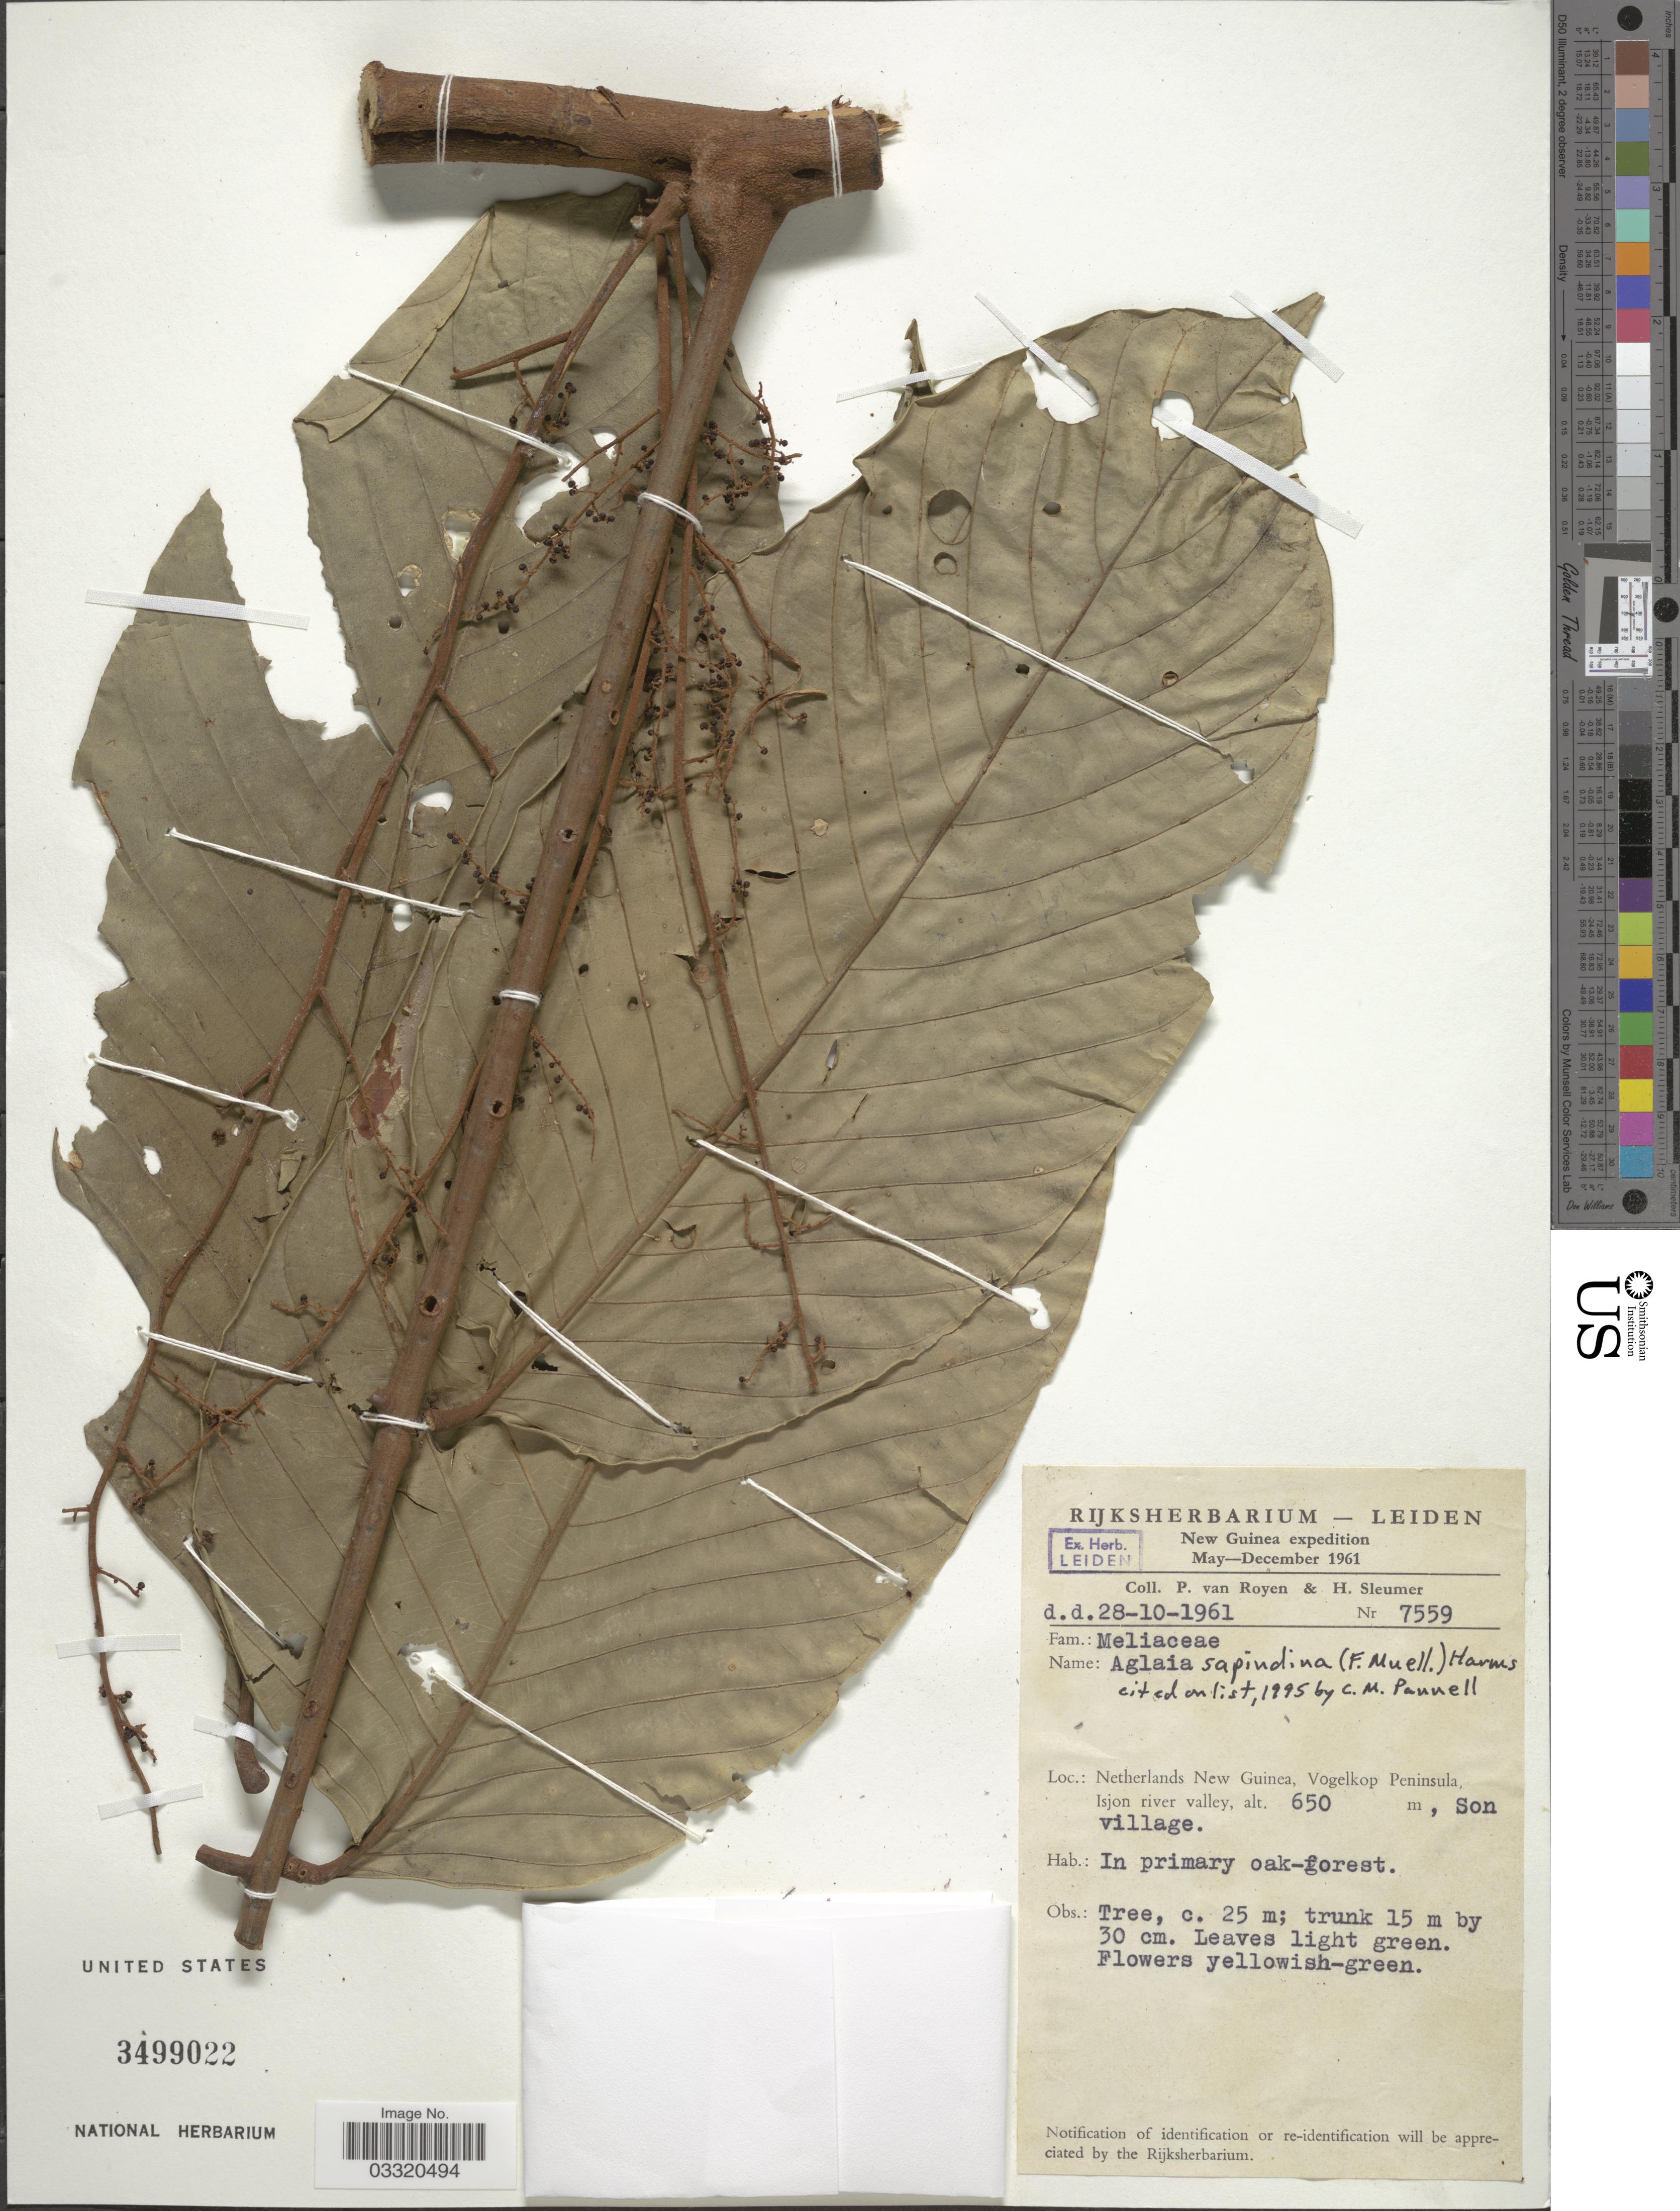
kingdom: Plantae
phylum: Tracheophyta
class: Magnoliopsida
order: Sapindales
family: Meliaceae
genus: Aglaia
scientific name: Aglaia sapindina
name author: (F. Muell.) Harms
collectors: P. van Royen & H. O. Sleumer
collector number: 7559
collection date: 1961-10-28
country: Indonesia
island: New Guinea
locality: Netherlands New Guinea, Vogelkop Peninsula, Isjon river valley, Son village.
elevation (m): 650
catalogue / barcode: US 3499022